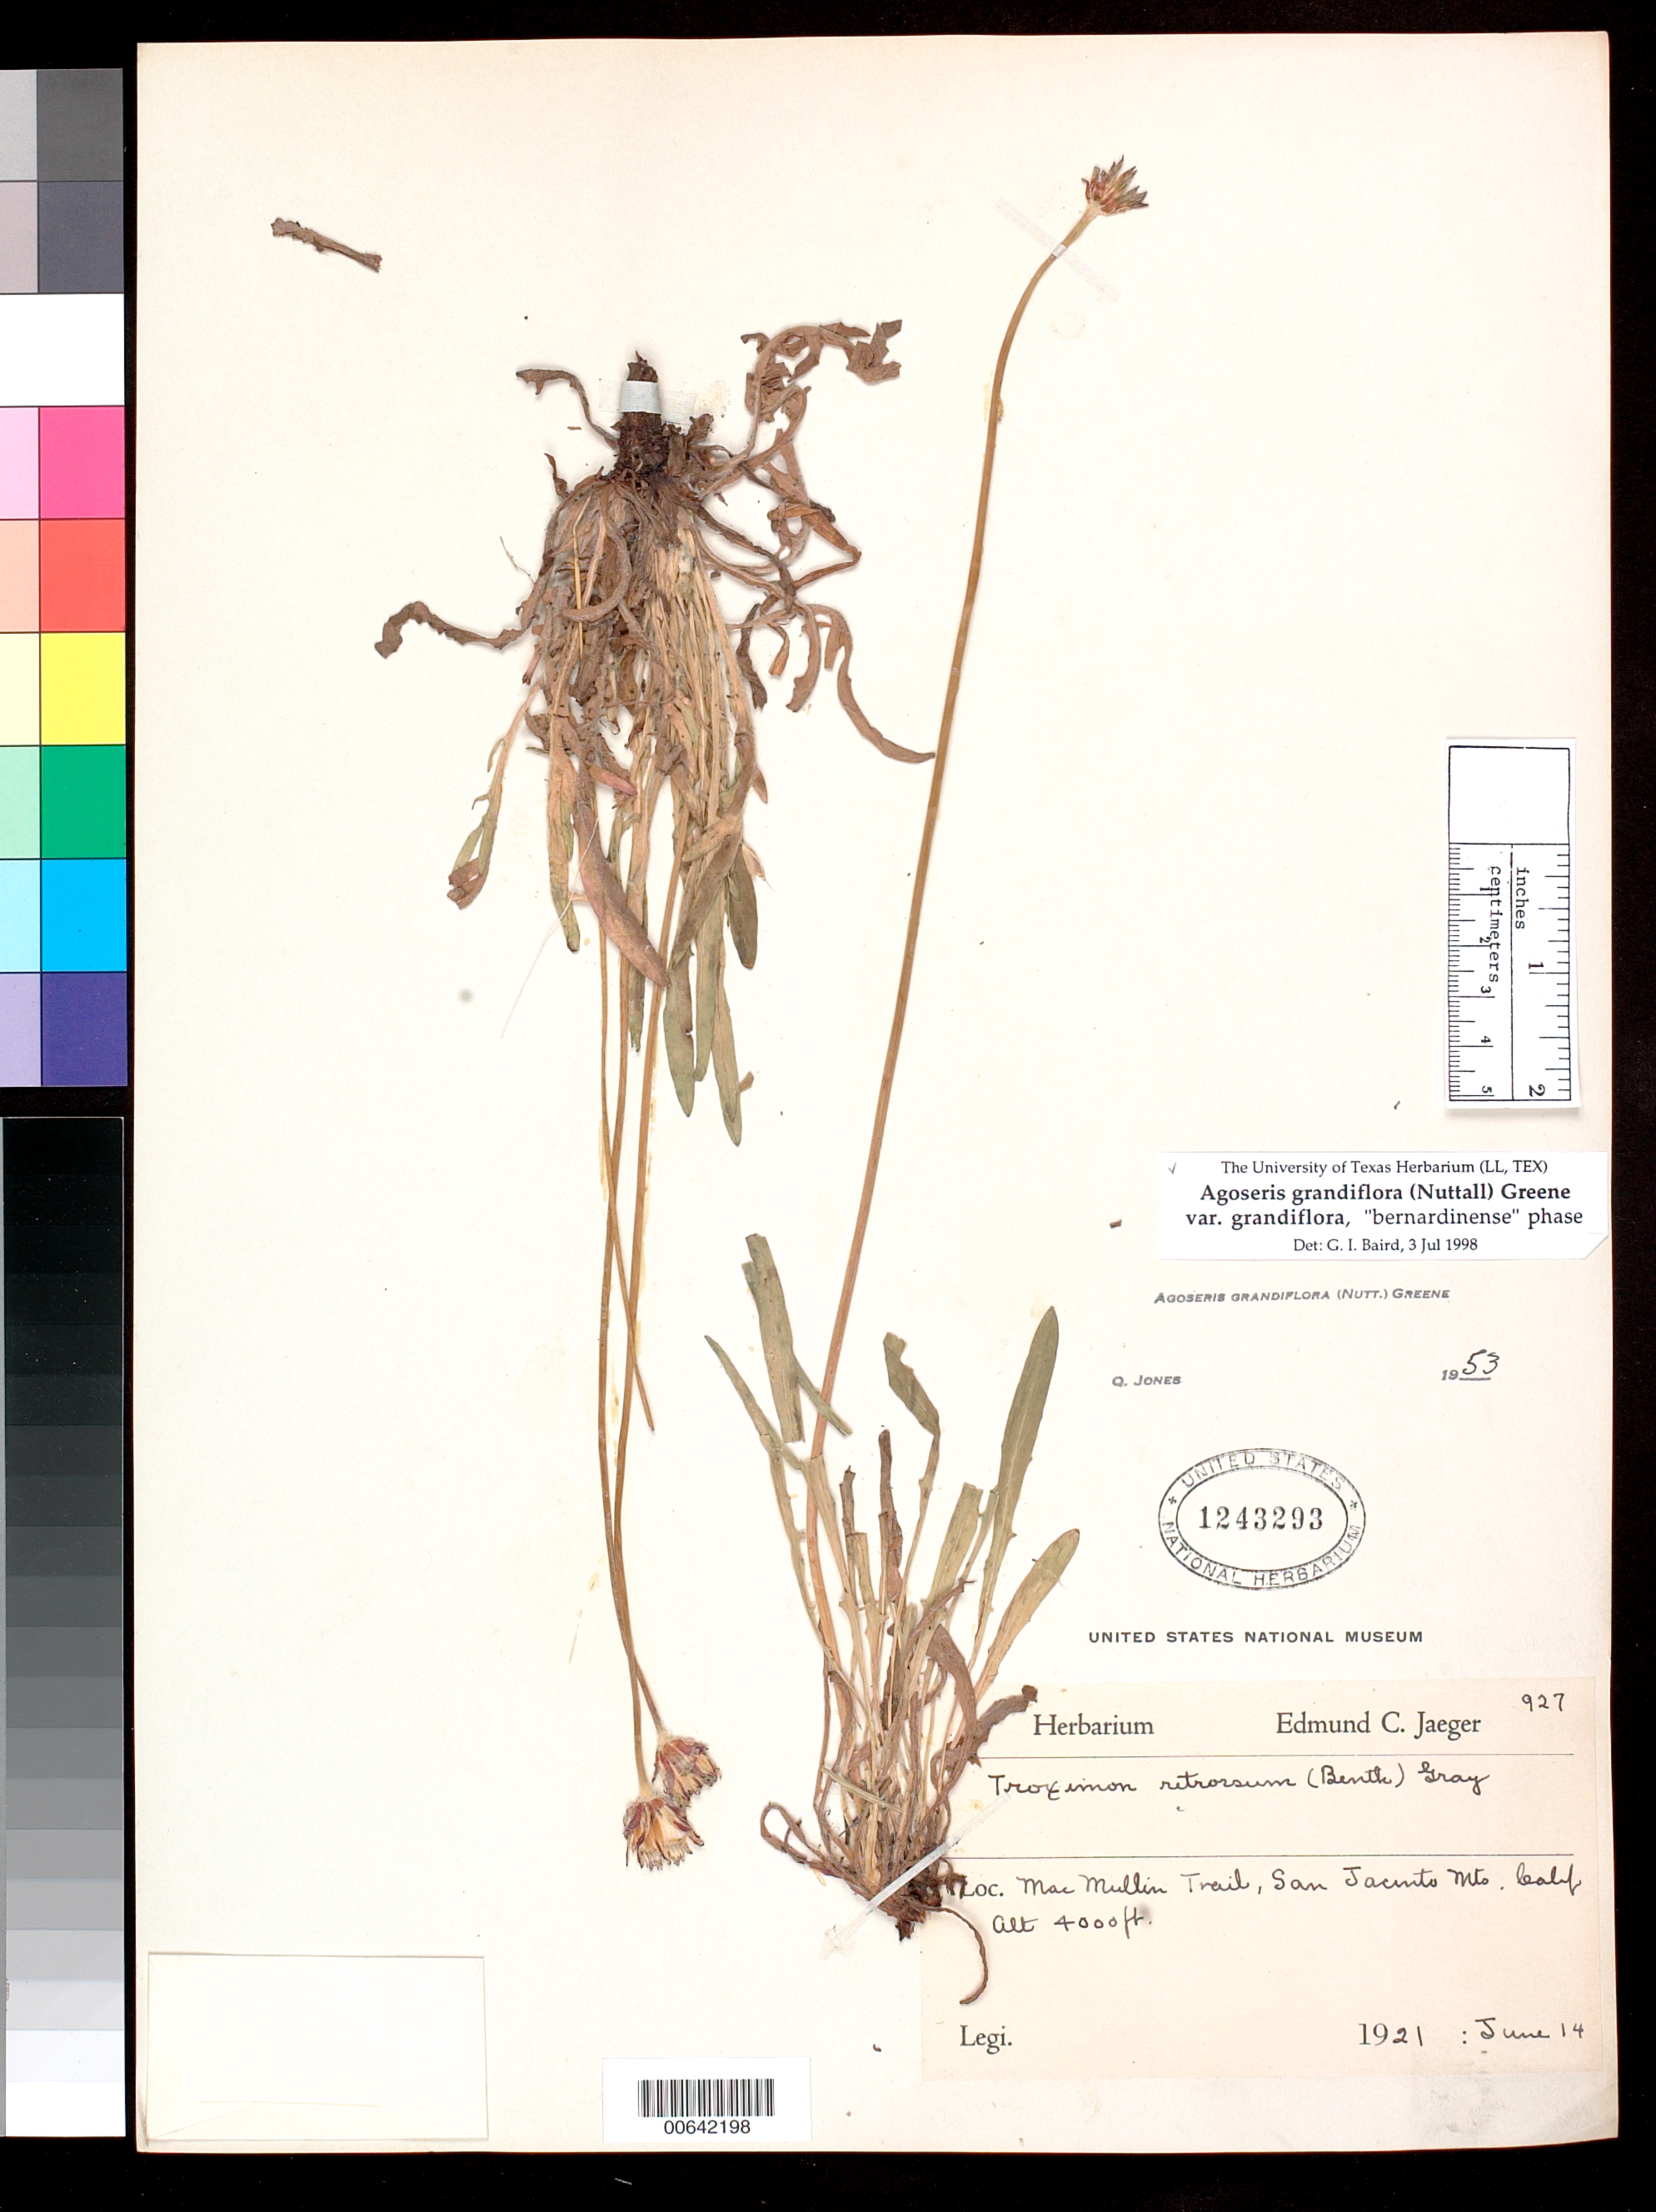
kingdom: Plantae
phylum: Tracheophyta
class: Magnoliopsida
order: Asterales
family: Asteraceae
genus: Agoseris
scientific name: Agoseris grandiflora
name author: (Nutt.) Greene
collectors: E. Jaeger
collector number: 927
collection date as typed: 14 Jun 1921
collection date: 1921-06-14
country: United States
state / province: California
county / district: Riverside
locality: Mac Mullin Trail, San Jacinto Mts.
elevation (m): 1219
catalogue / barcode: US 1243293